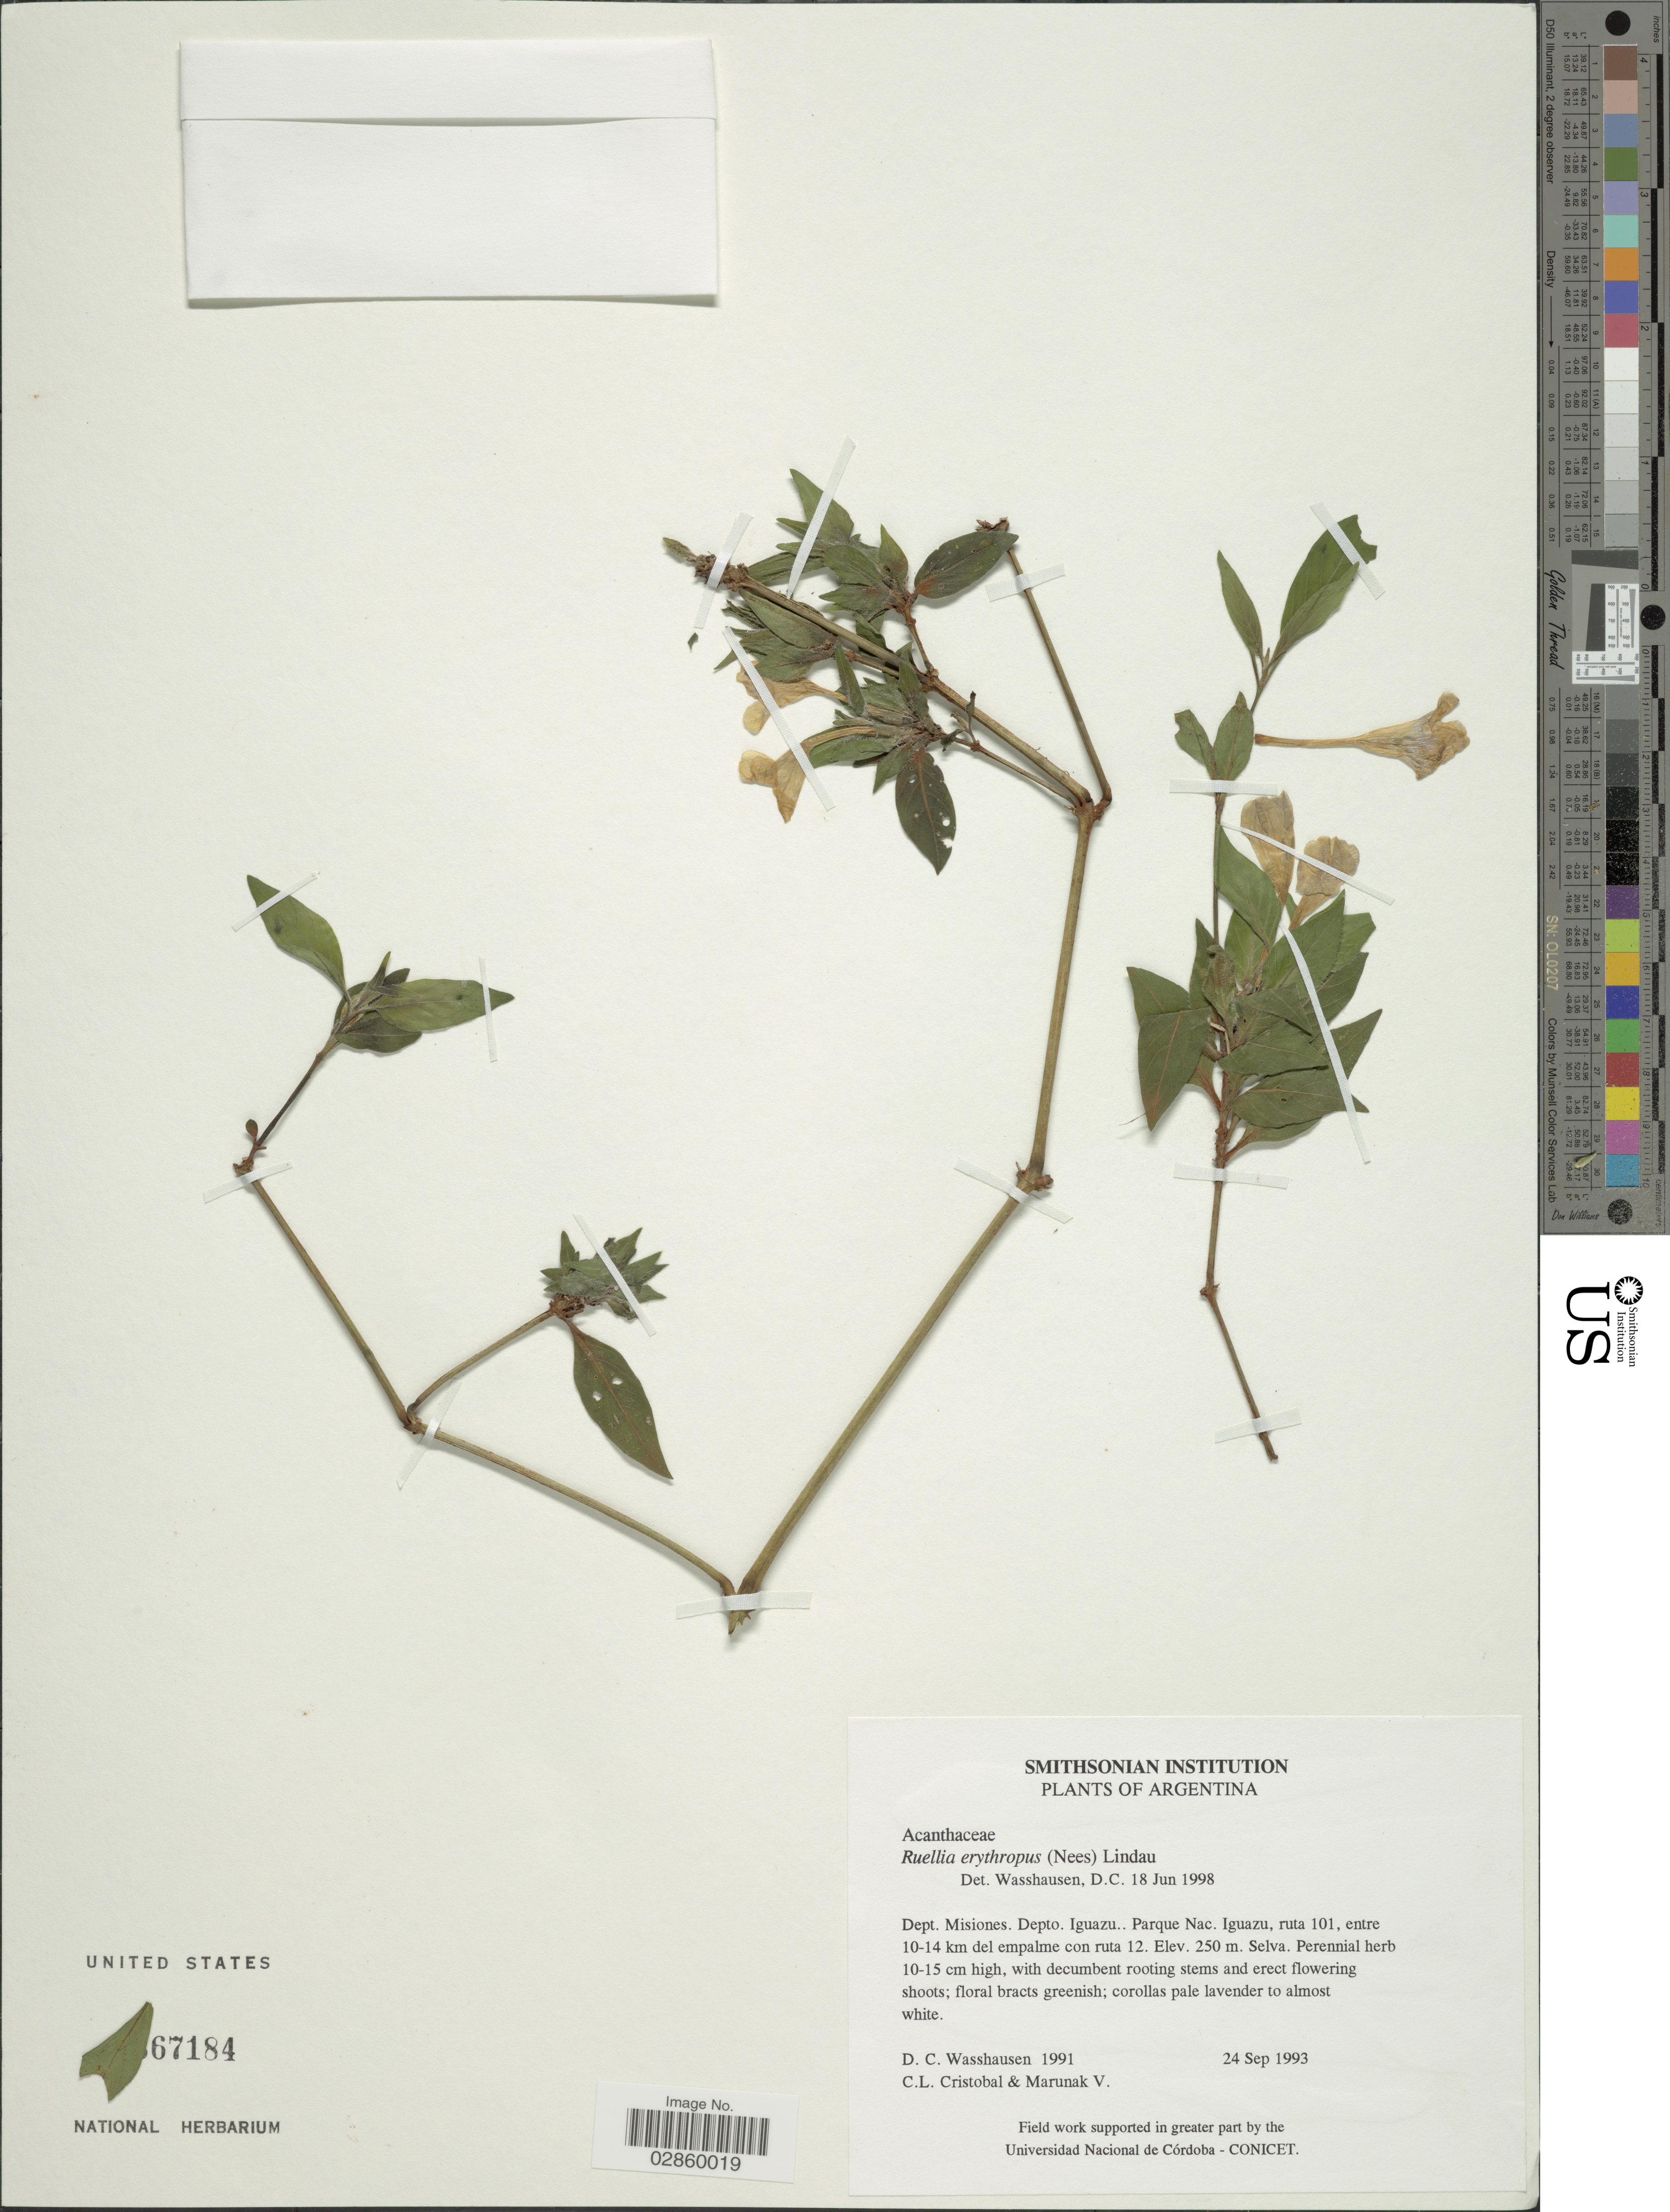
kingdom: Plantae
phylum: Tracheophyta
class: Magnoliopsida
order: Lamiales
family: Acanthaceae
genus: Ruellia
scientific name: Ruellia erythropus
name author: (Nees) Lindau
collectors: D. C. Wasshausen, C. L. Cristóbal & V. Marunak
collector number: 1991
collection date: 1993-09-24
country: Argentina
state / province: Misiones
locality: Dept. Misiones, Depto. Iguazu, Parque Nac. Iguazu, ruta 101, entre 10-14 km del empalme con ruta 12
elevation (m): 250